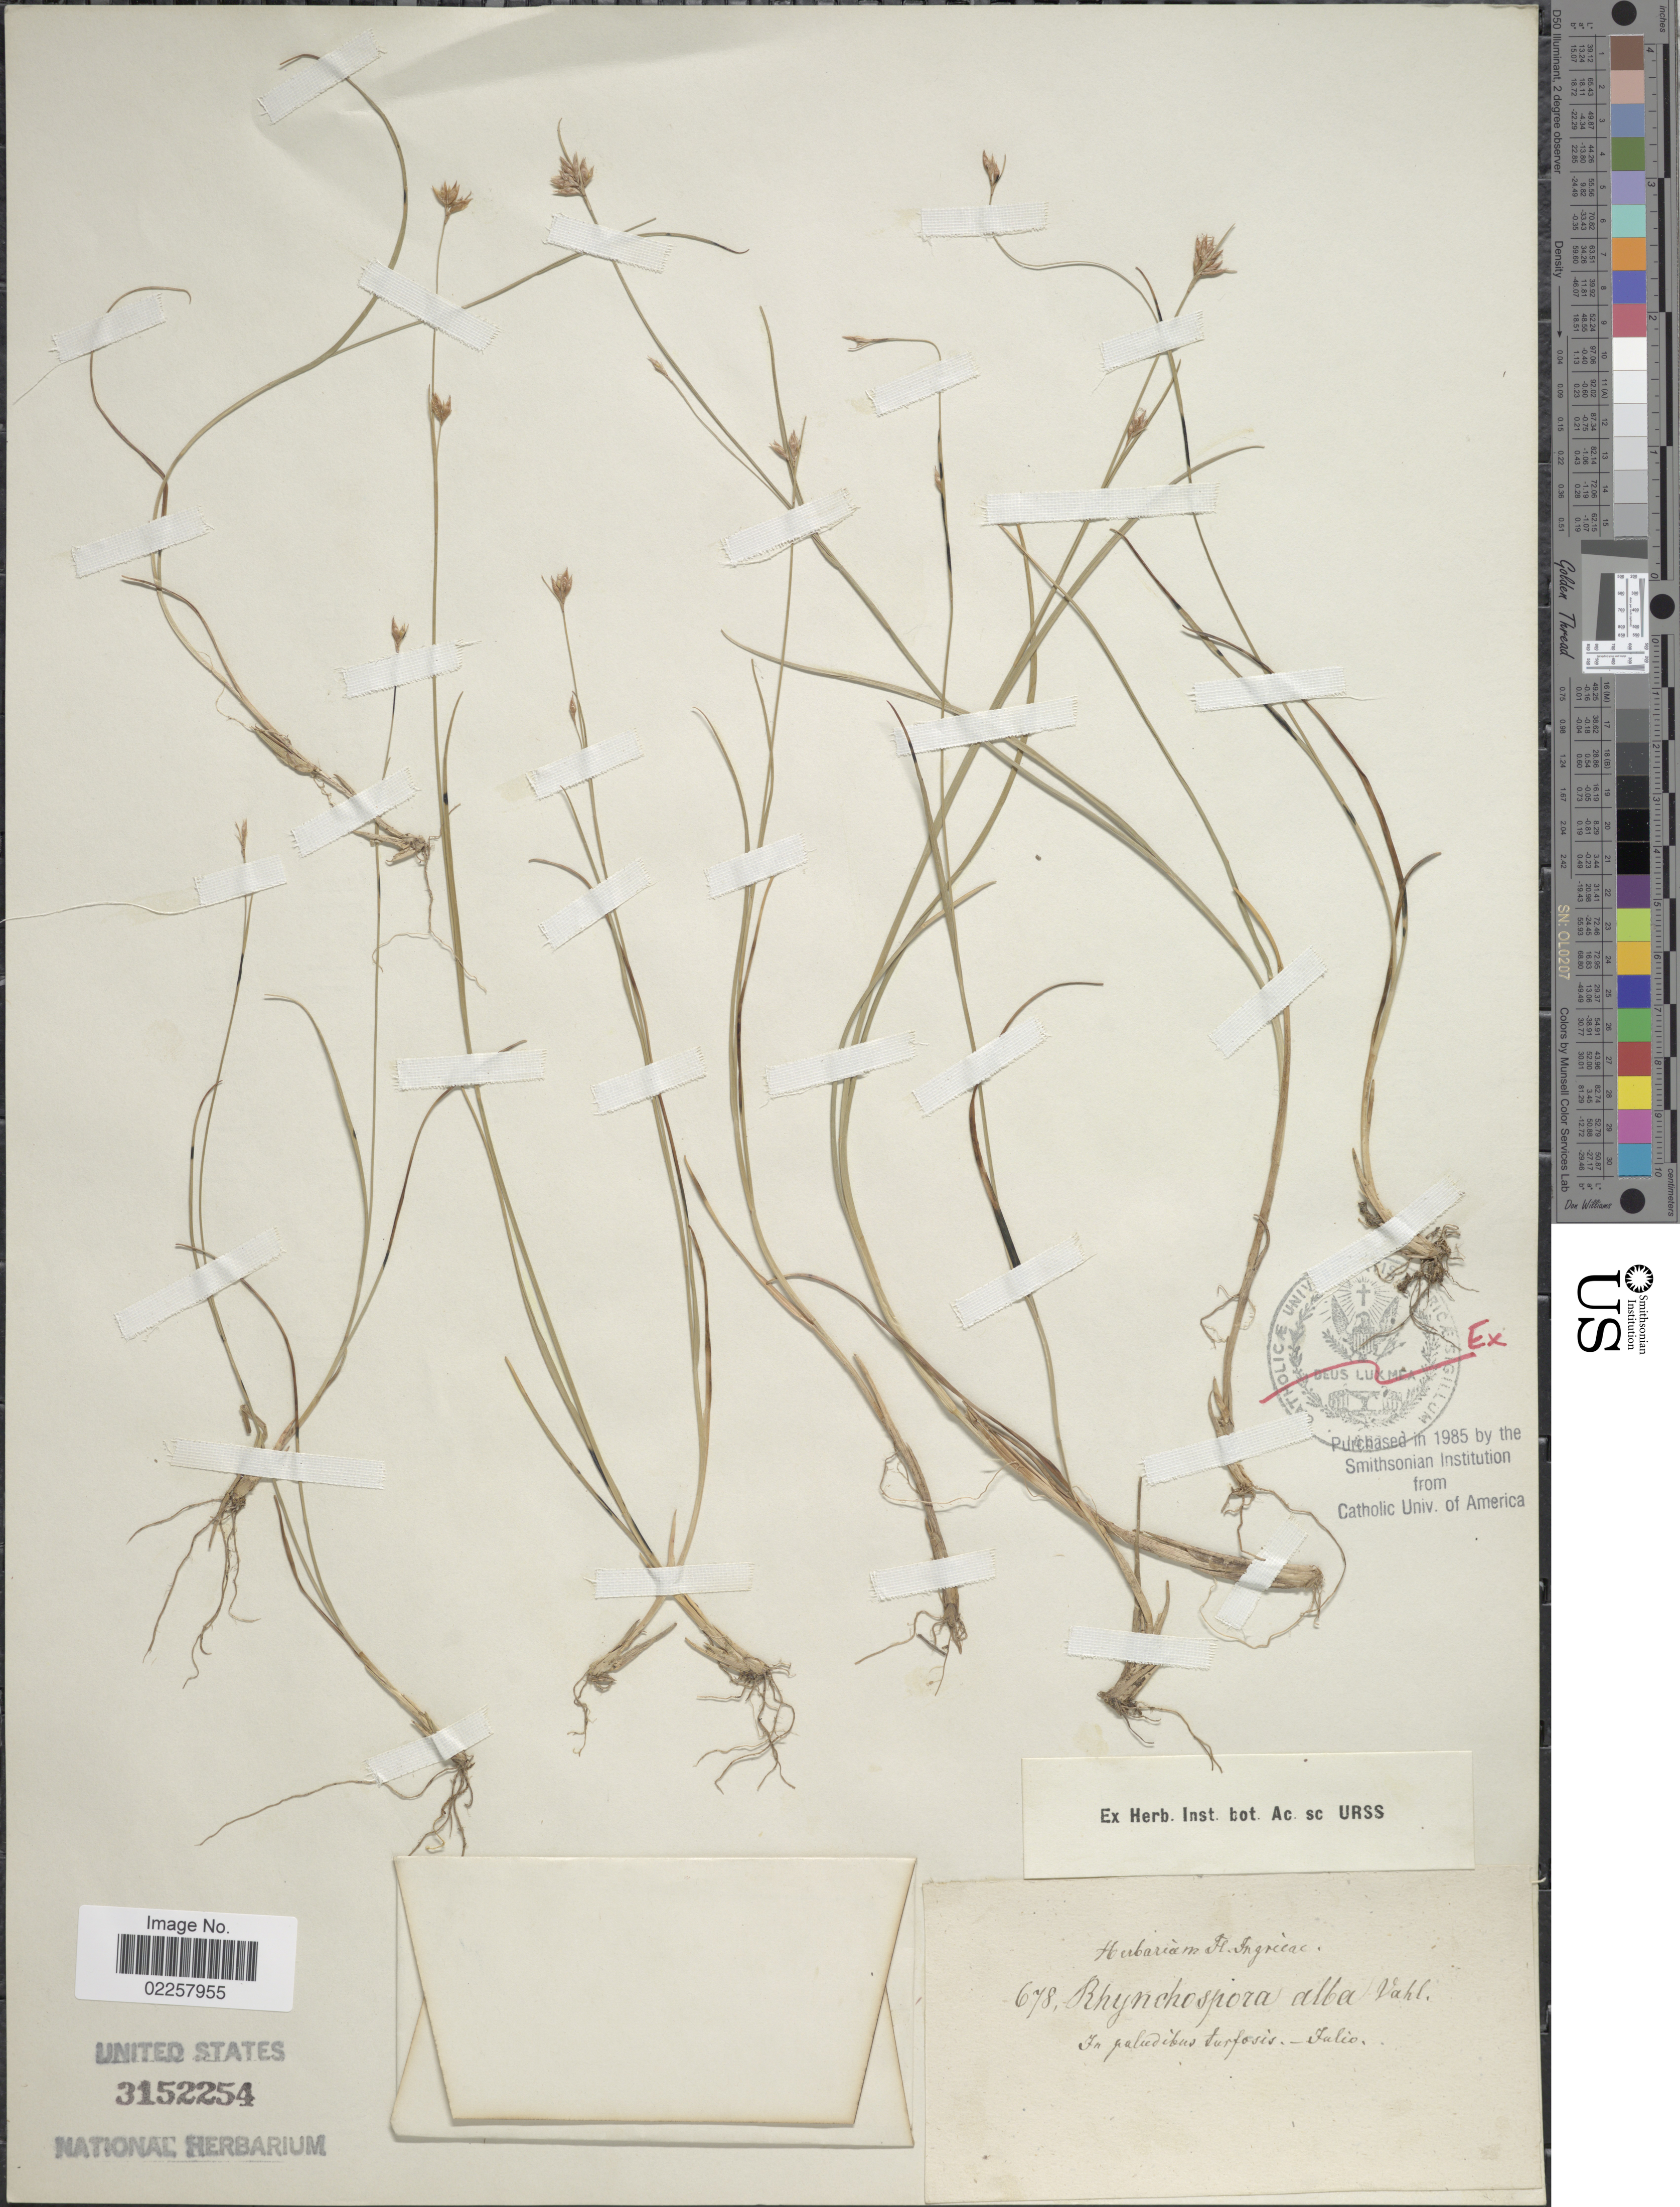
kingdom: Plantae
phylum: Tracheophyta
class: Liliopsida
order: Poales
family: Cyperaceae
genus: Rhynchospora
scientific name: Rhynchospora alba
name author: (L.) Vahl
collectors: Herbarium Florae Ingricae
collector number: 678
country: Russian Federation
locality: In paludosis turfosis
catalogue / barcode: US 3152254